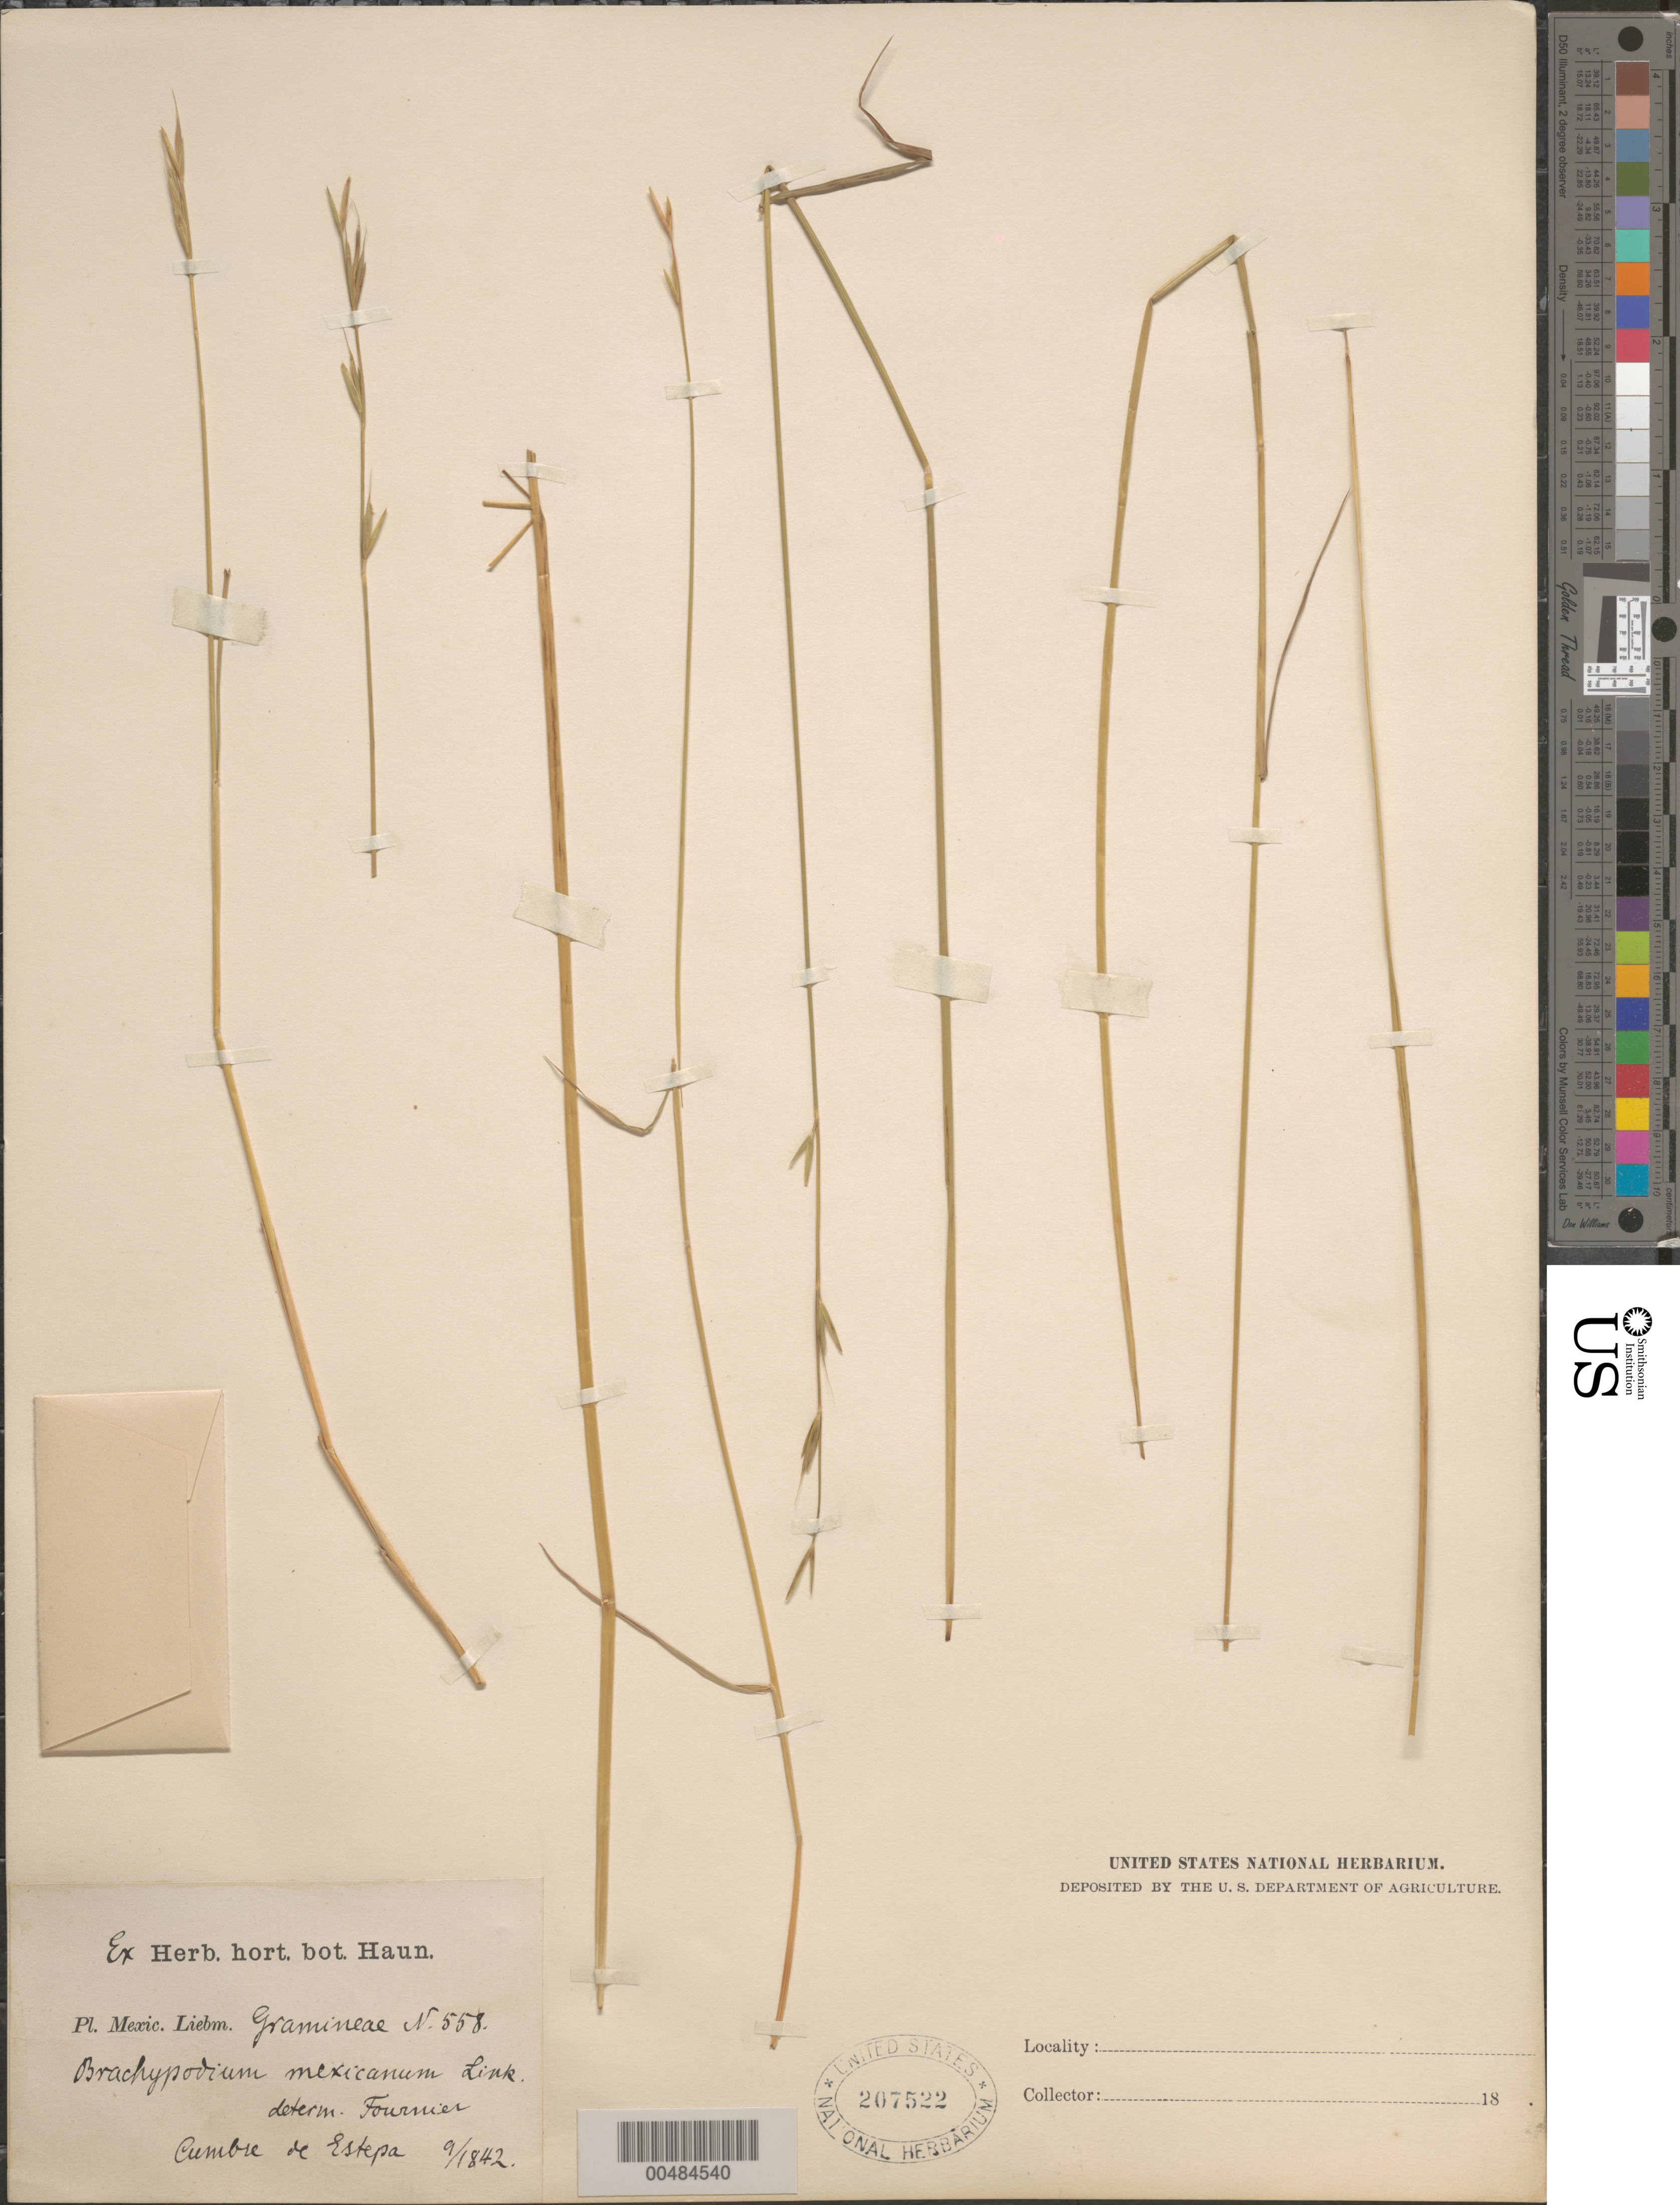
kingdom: Plantae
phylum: Tracheophyta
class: Liliopsida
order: Poales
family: Poaceae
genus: Brachypodium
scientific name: Brachypodium mexicanum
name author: (Roem. & Schult.) Link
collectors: F. M. Liebmann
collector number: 558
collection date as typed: Sep 1842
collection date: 1842-09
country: Mexico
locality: Cumbre de Estepa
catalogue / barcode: US 207522